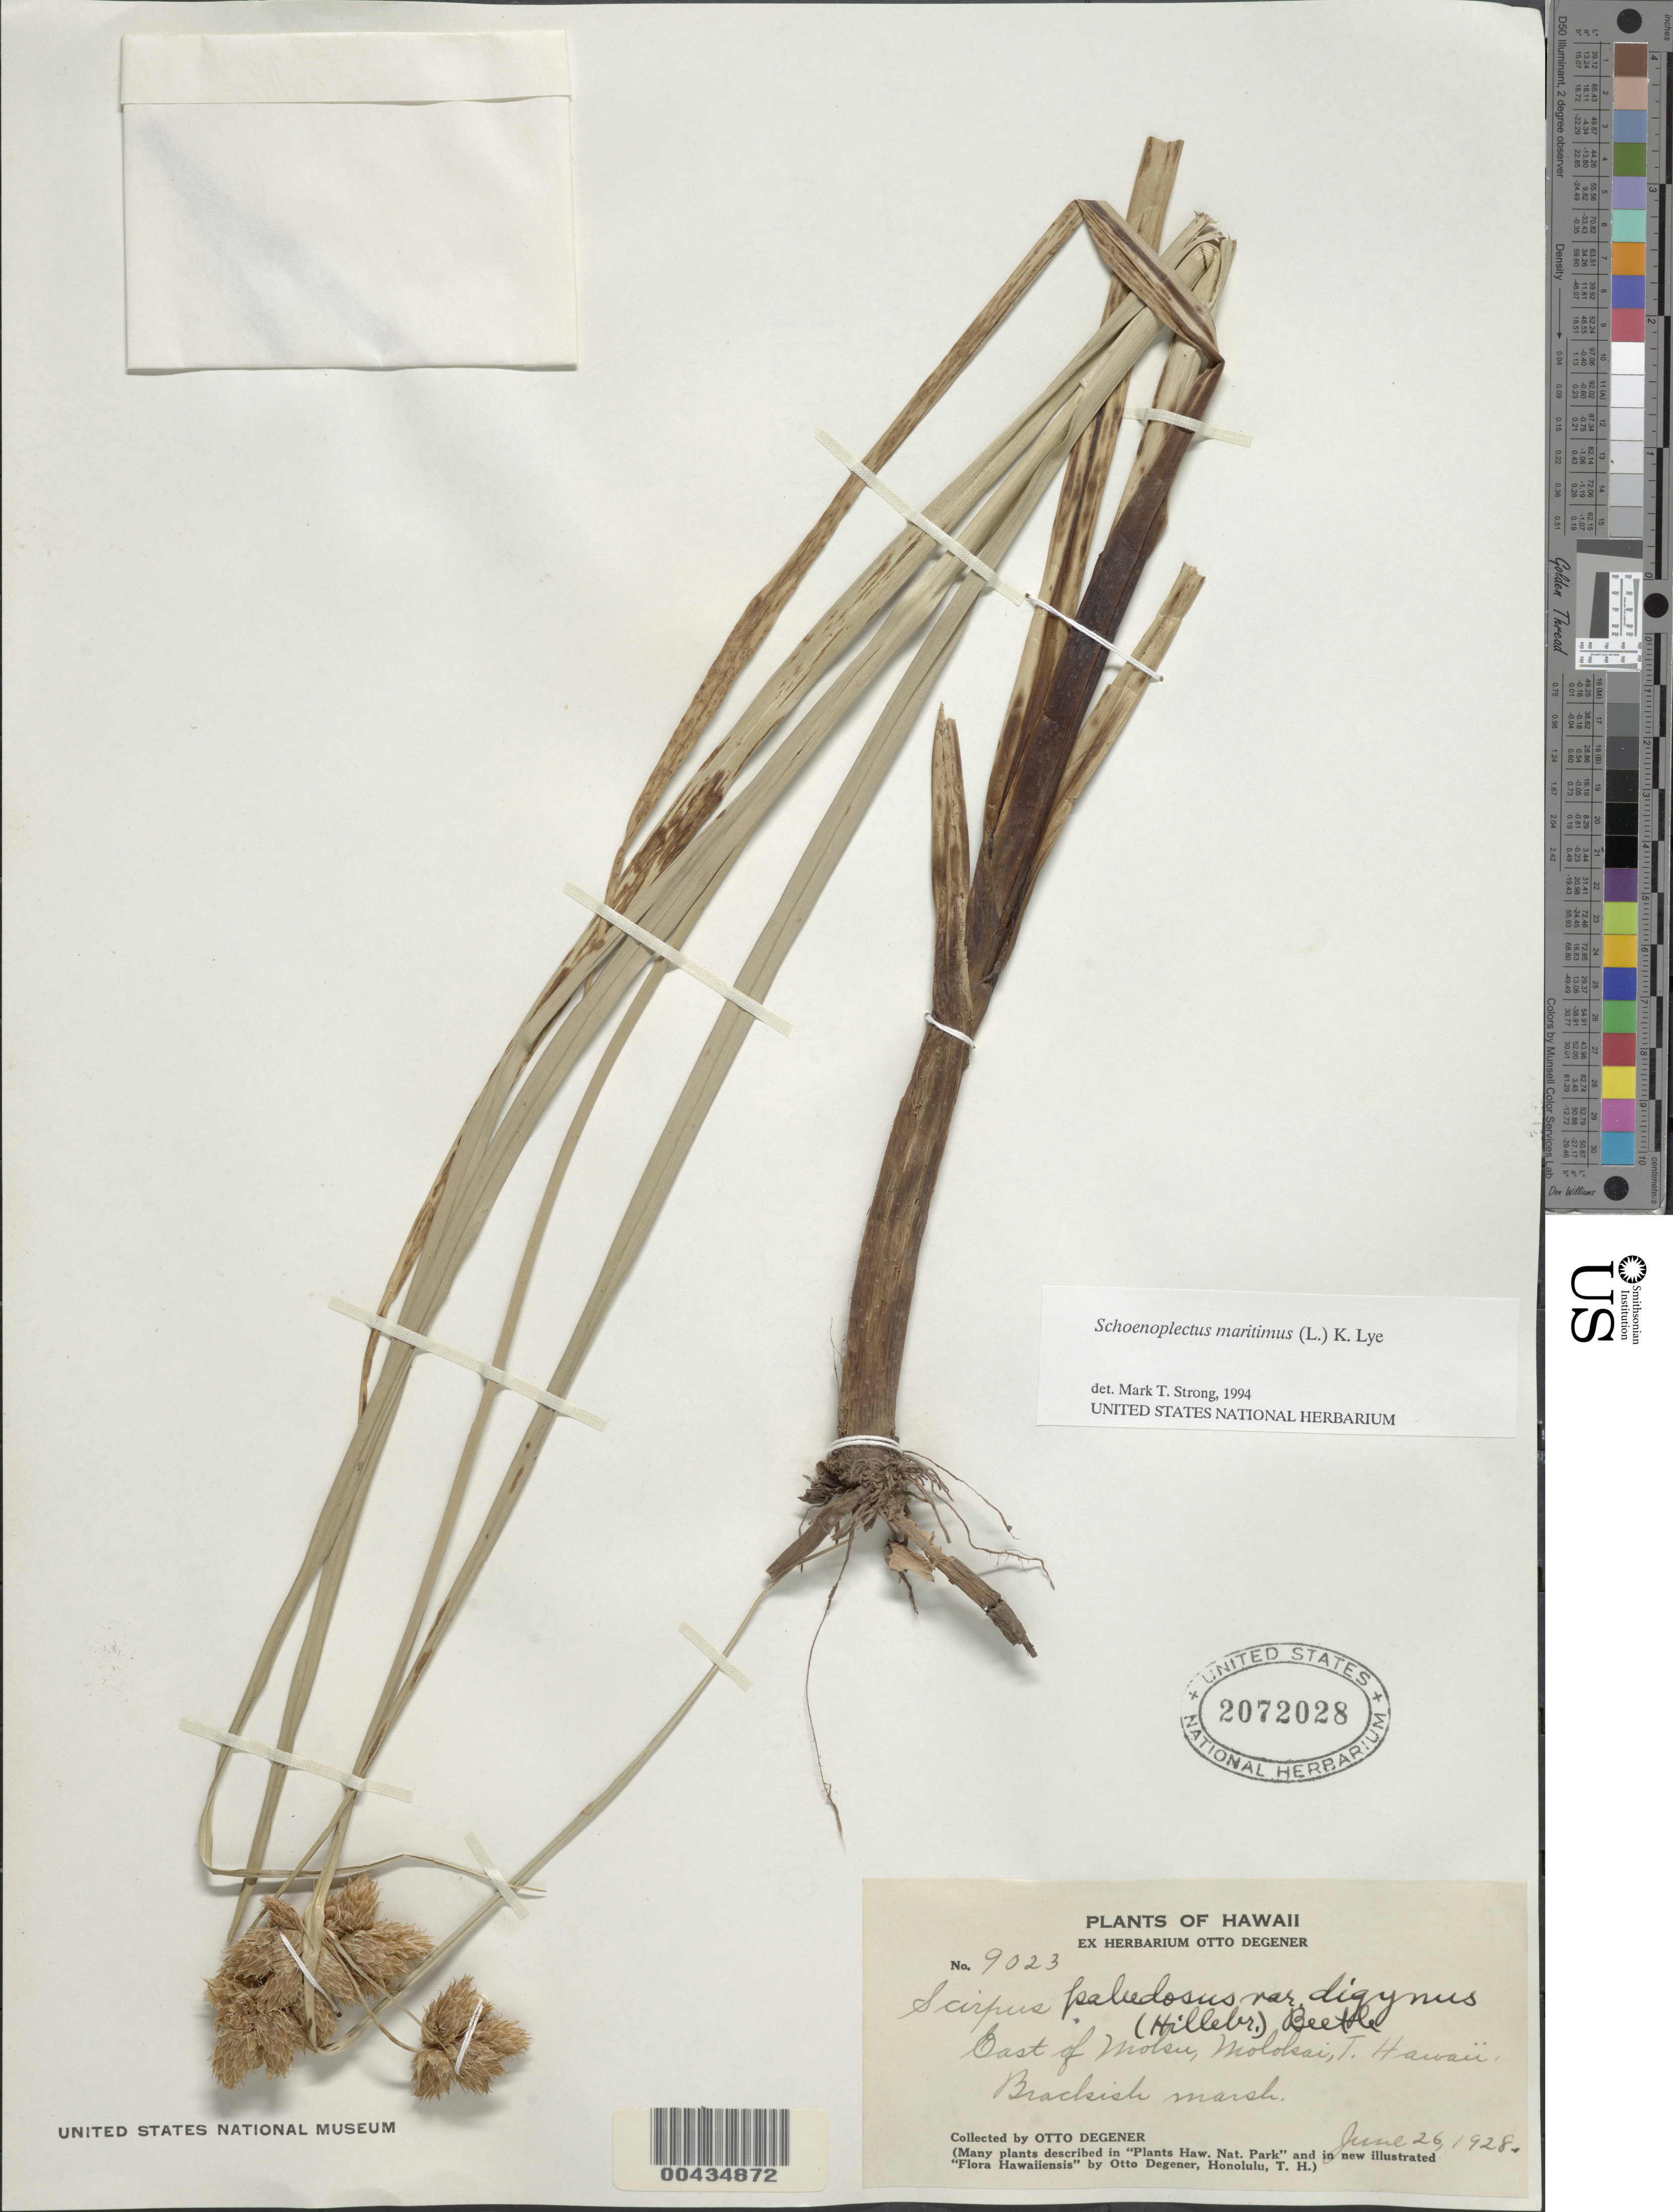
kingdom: Plantae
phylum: Tracheophyta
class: Liliopsida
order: Poales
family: Cyperaceae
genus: Bolboschoenus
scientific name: Bolboschoenus maritimus subsp. paludosus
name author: (A. Nelson) T. Koyama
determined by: Strong, M. T., (US), Smithsonian Institution - National Museum of Natural History (UNITED STATES)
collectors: O. Degener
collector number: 9023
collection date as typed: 26 Jun 1928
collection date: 1928-06-26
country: United States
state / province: Hawaii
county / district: Maui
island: Moloka'i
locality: E of Moku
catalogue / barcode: US 2072028